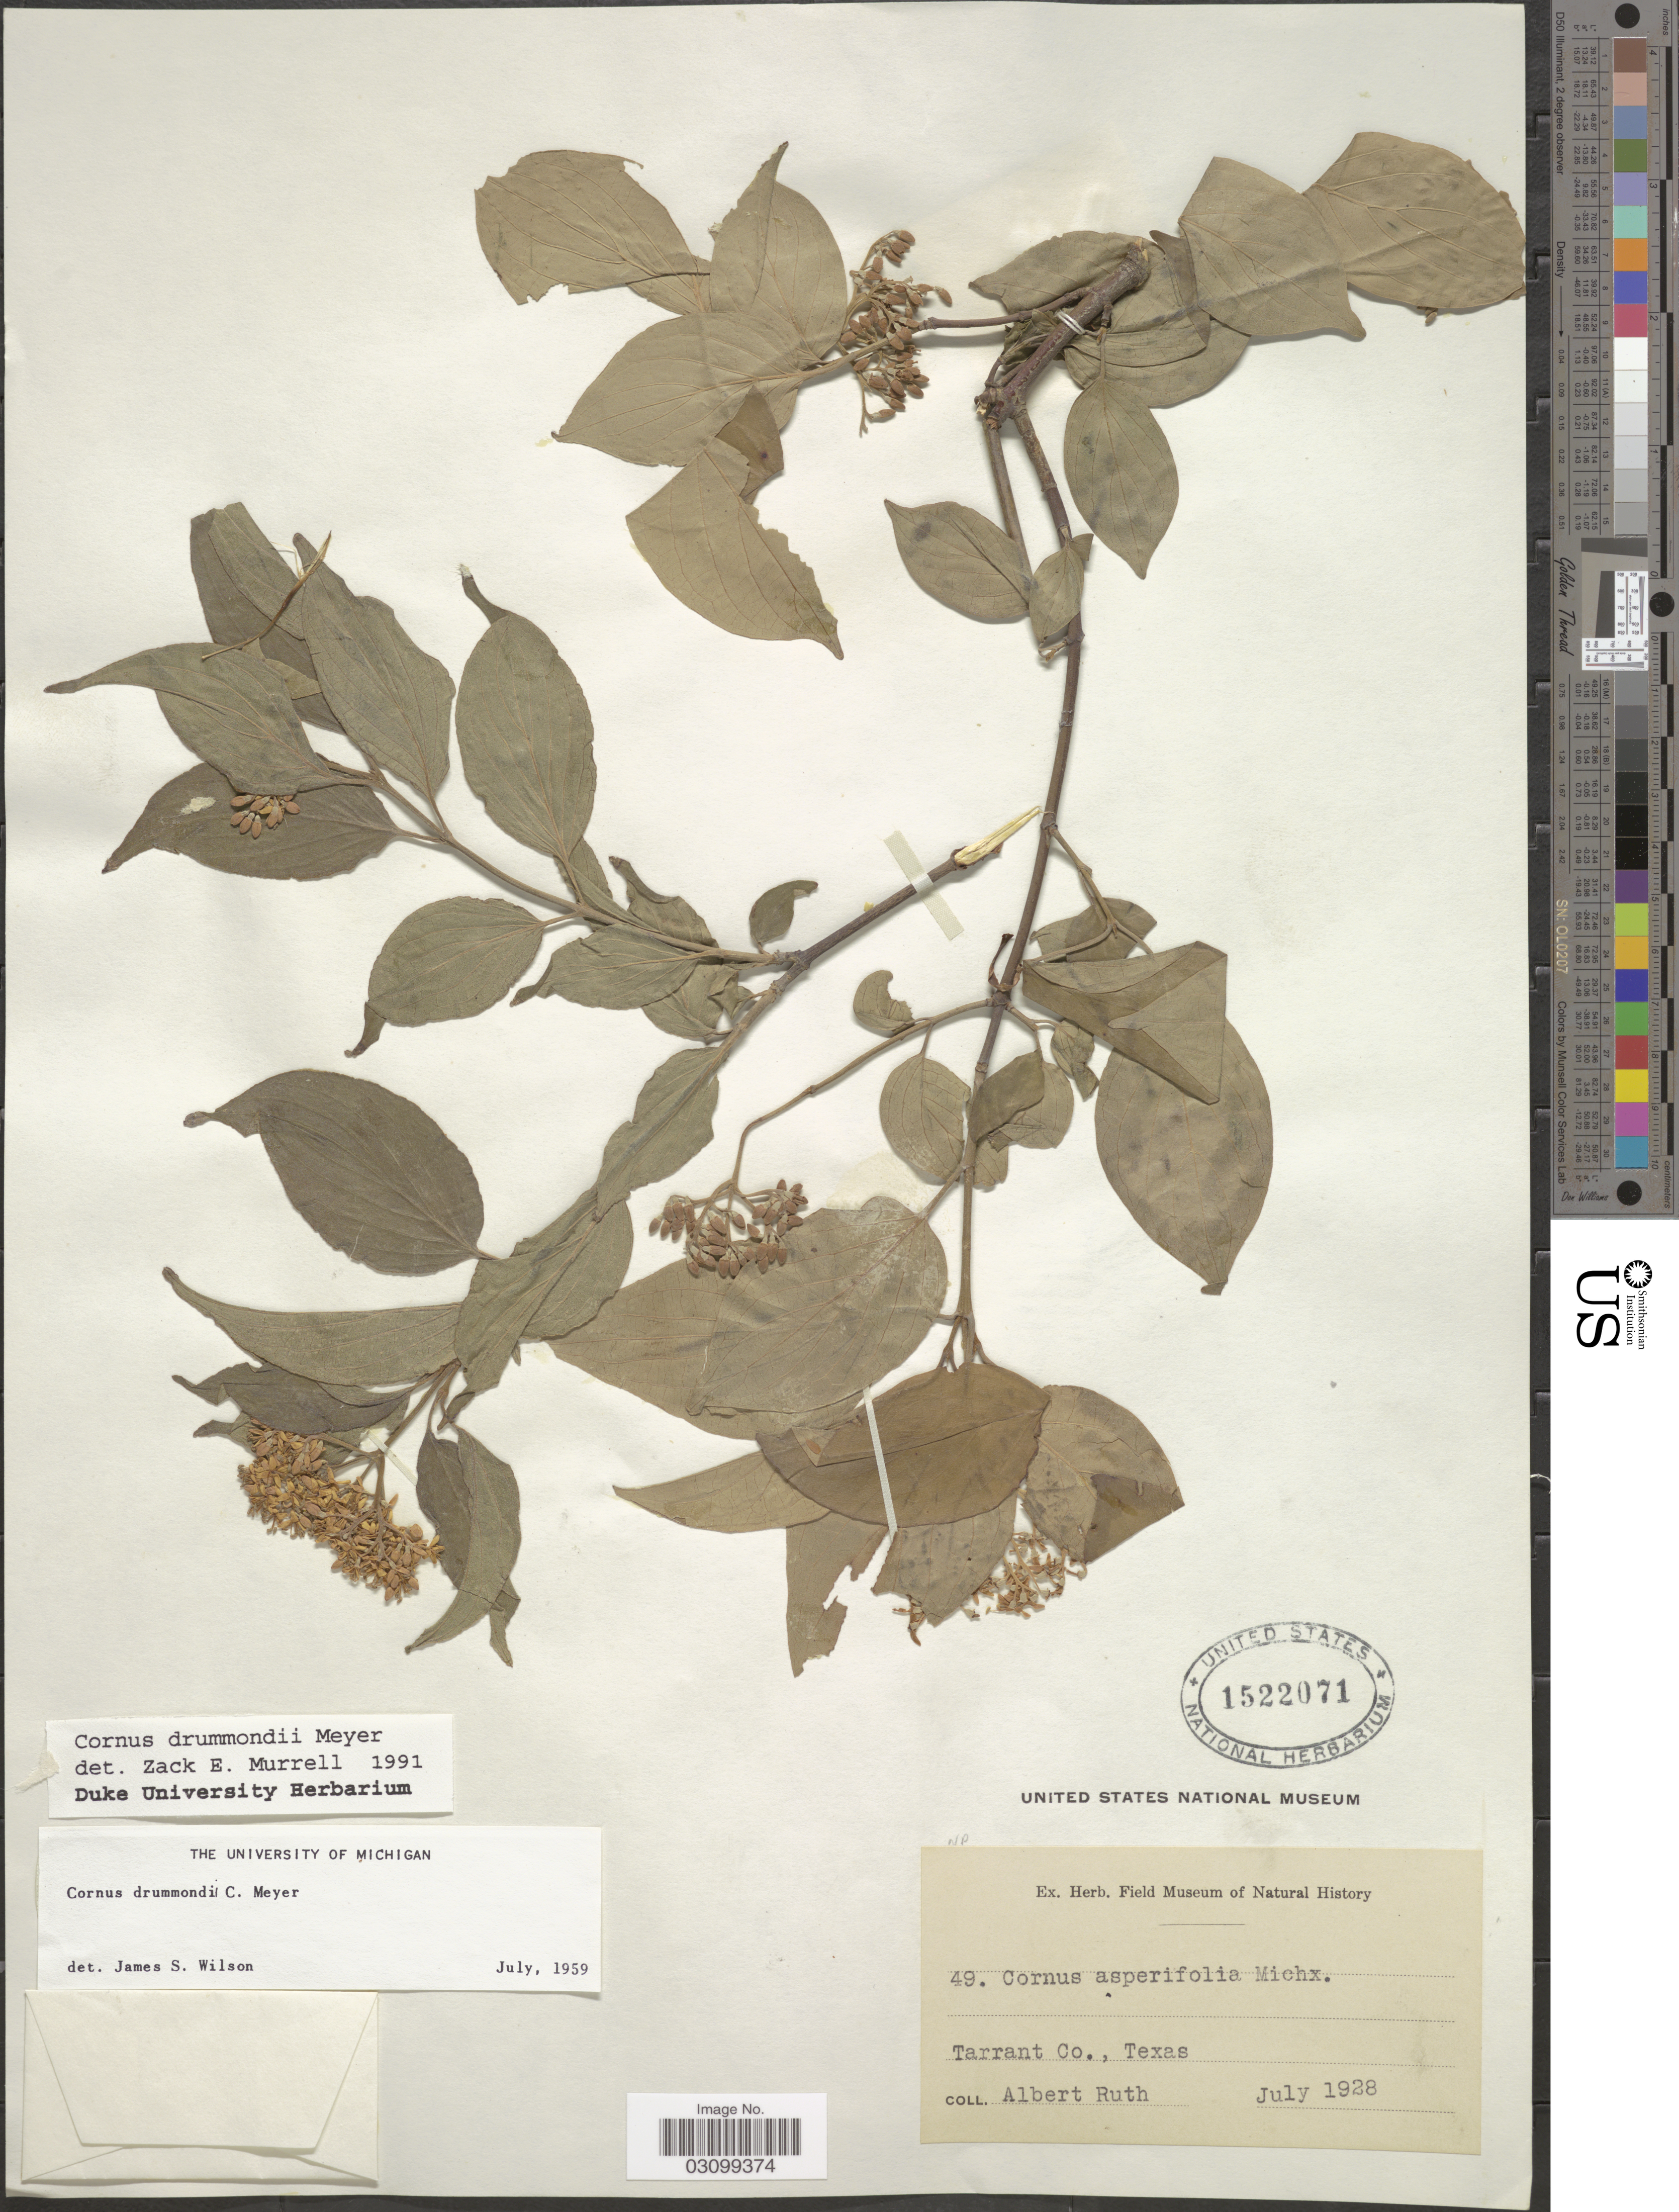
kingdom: Plantae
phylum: Tracheophyta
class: Magnoliopsida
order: Cornales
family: Cornaceae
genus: Cornus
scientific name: Cornus drummondii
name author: C.A. Mey.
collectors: A. Ruth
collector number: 49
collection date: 1928-07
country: United States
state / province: Texas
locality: Tarrant Co.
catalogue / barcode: US 1522071